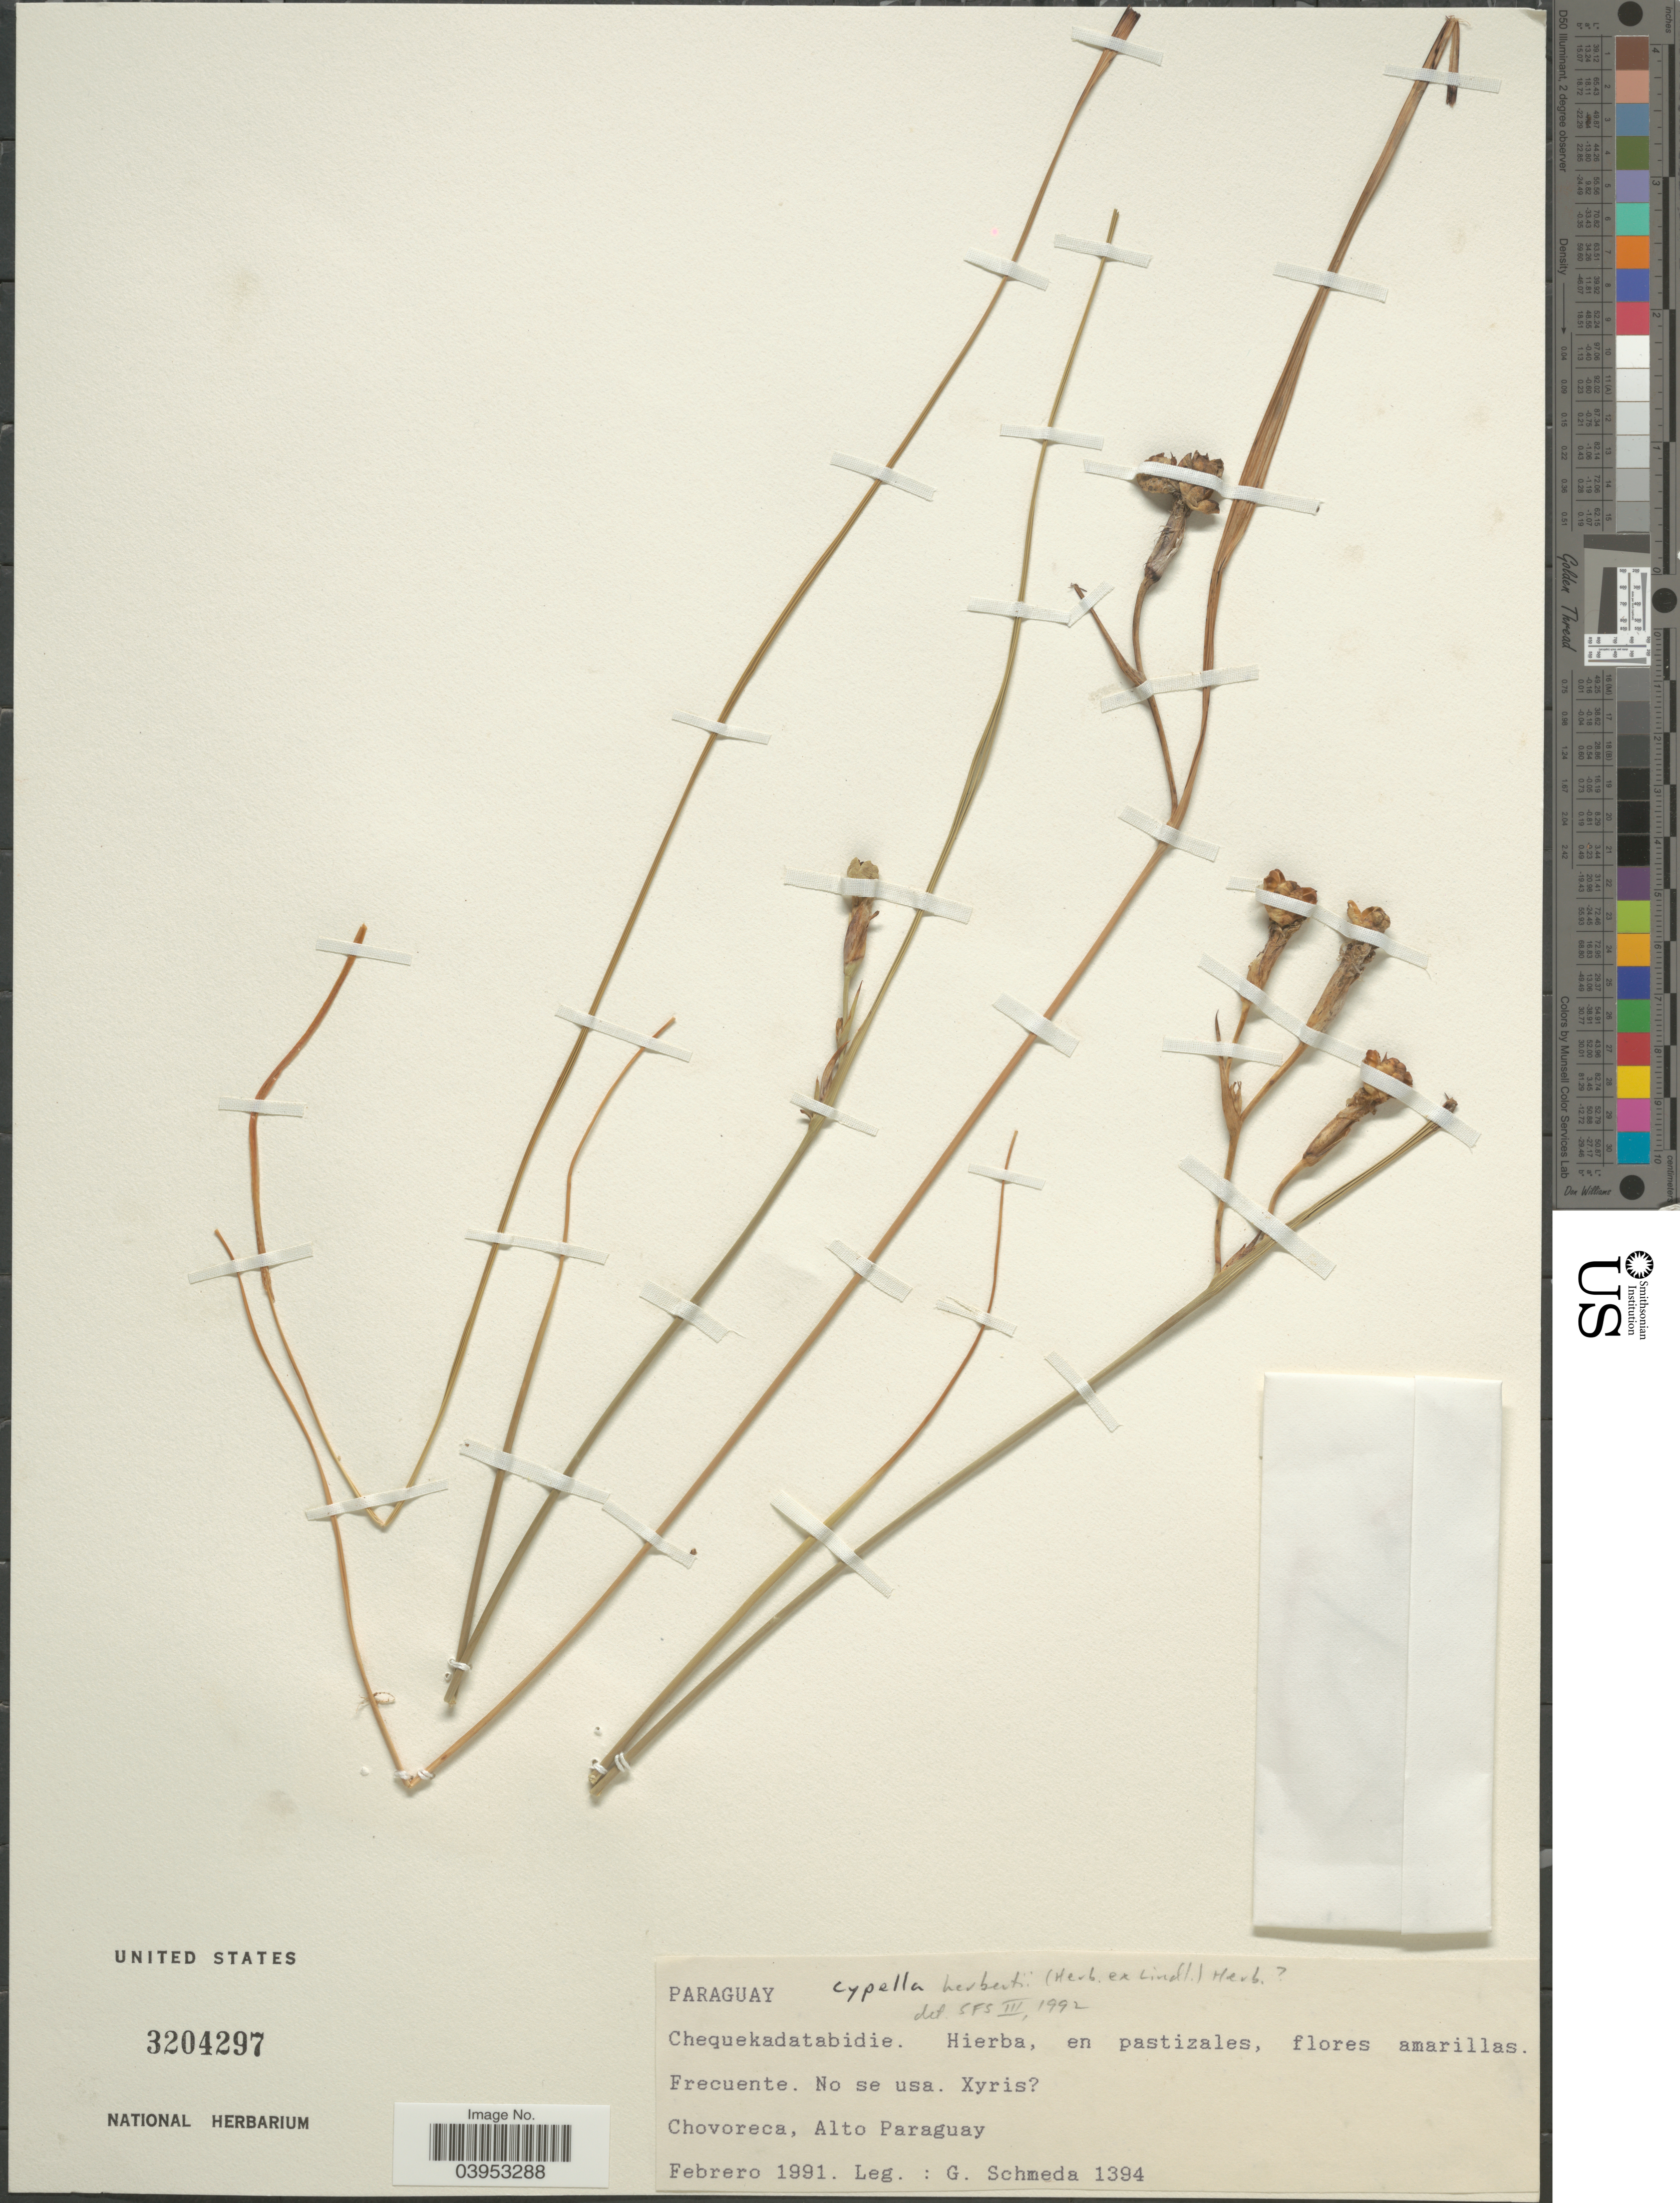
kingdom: Plantae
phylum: Tracheophyta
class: Liliopsida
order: Asparagales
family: Iridaceae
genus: Cypella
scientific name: Cypella herbertii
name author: (Lindl.) Herb.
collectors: G. Schmeda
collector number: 1394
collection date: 1991-02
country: Paraguay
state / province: Alto Paraguay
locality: Chovoreca.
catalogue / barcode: US 3204297